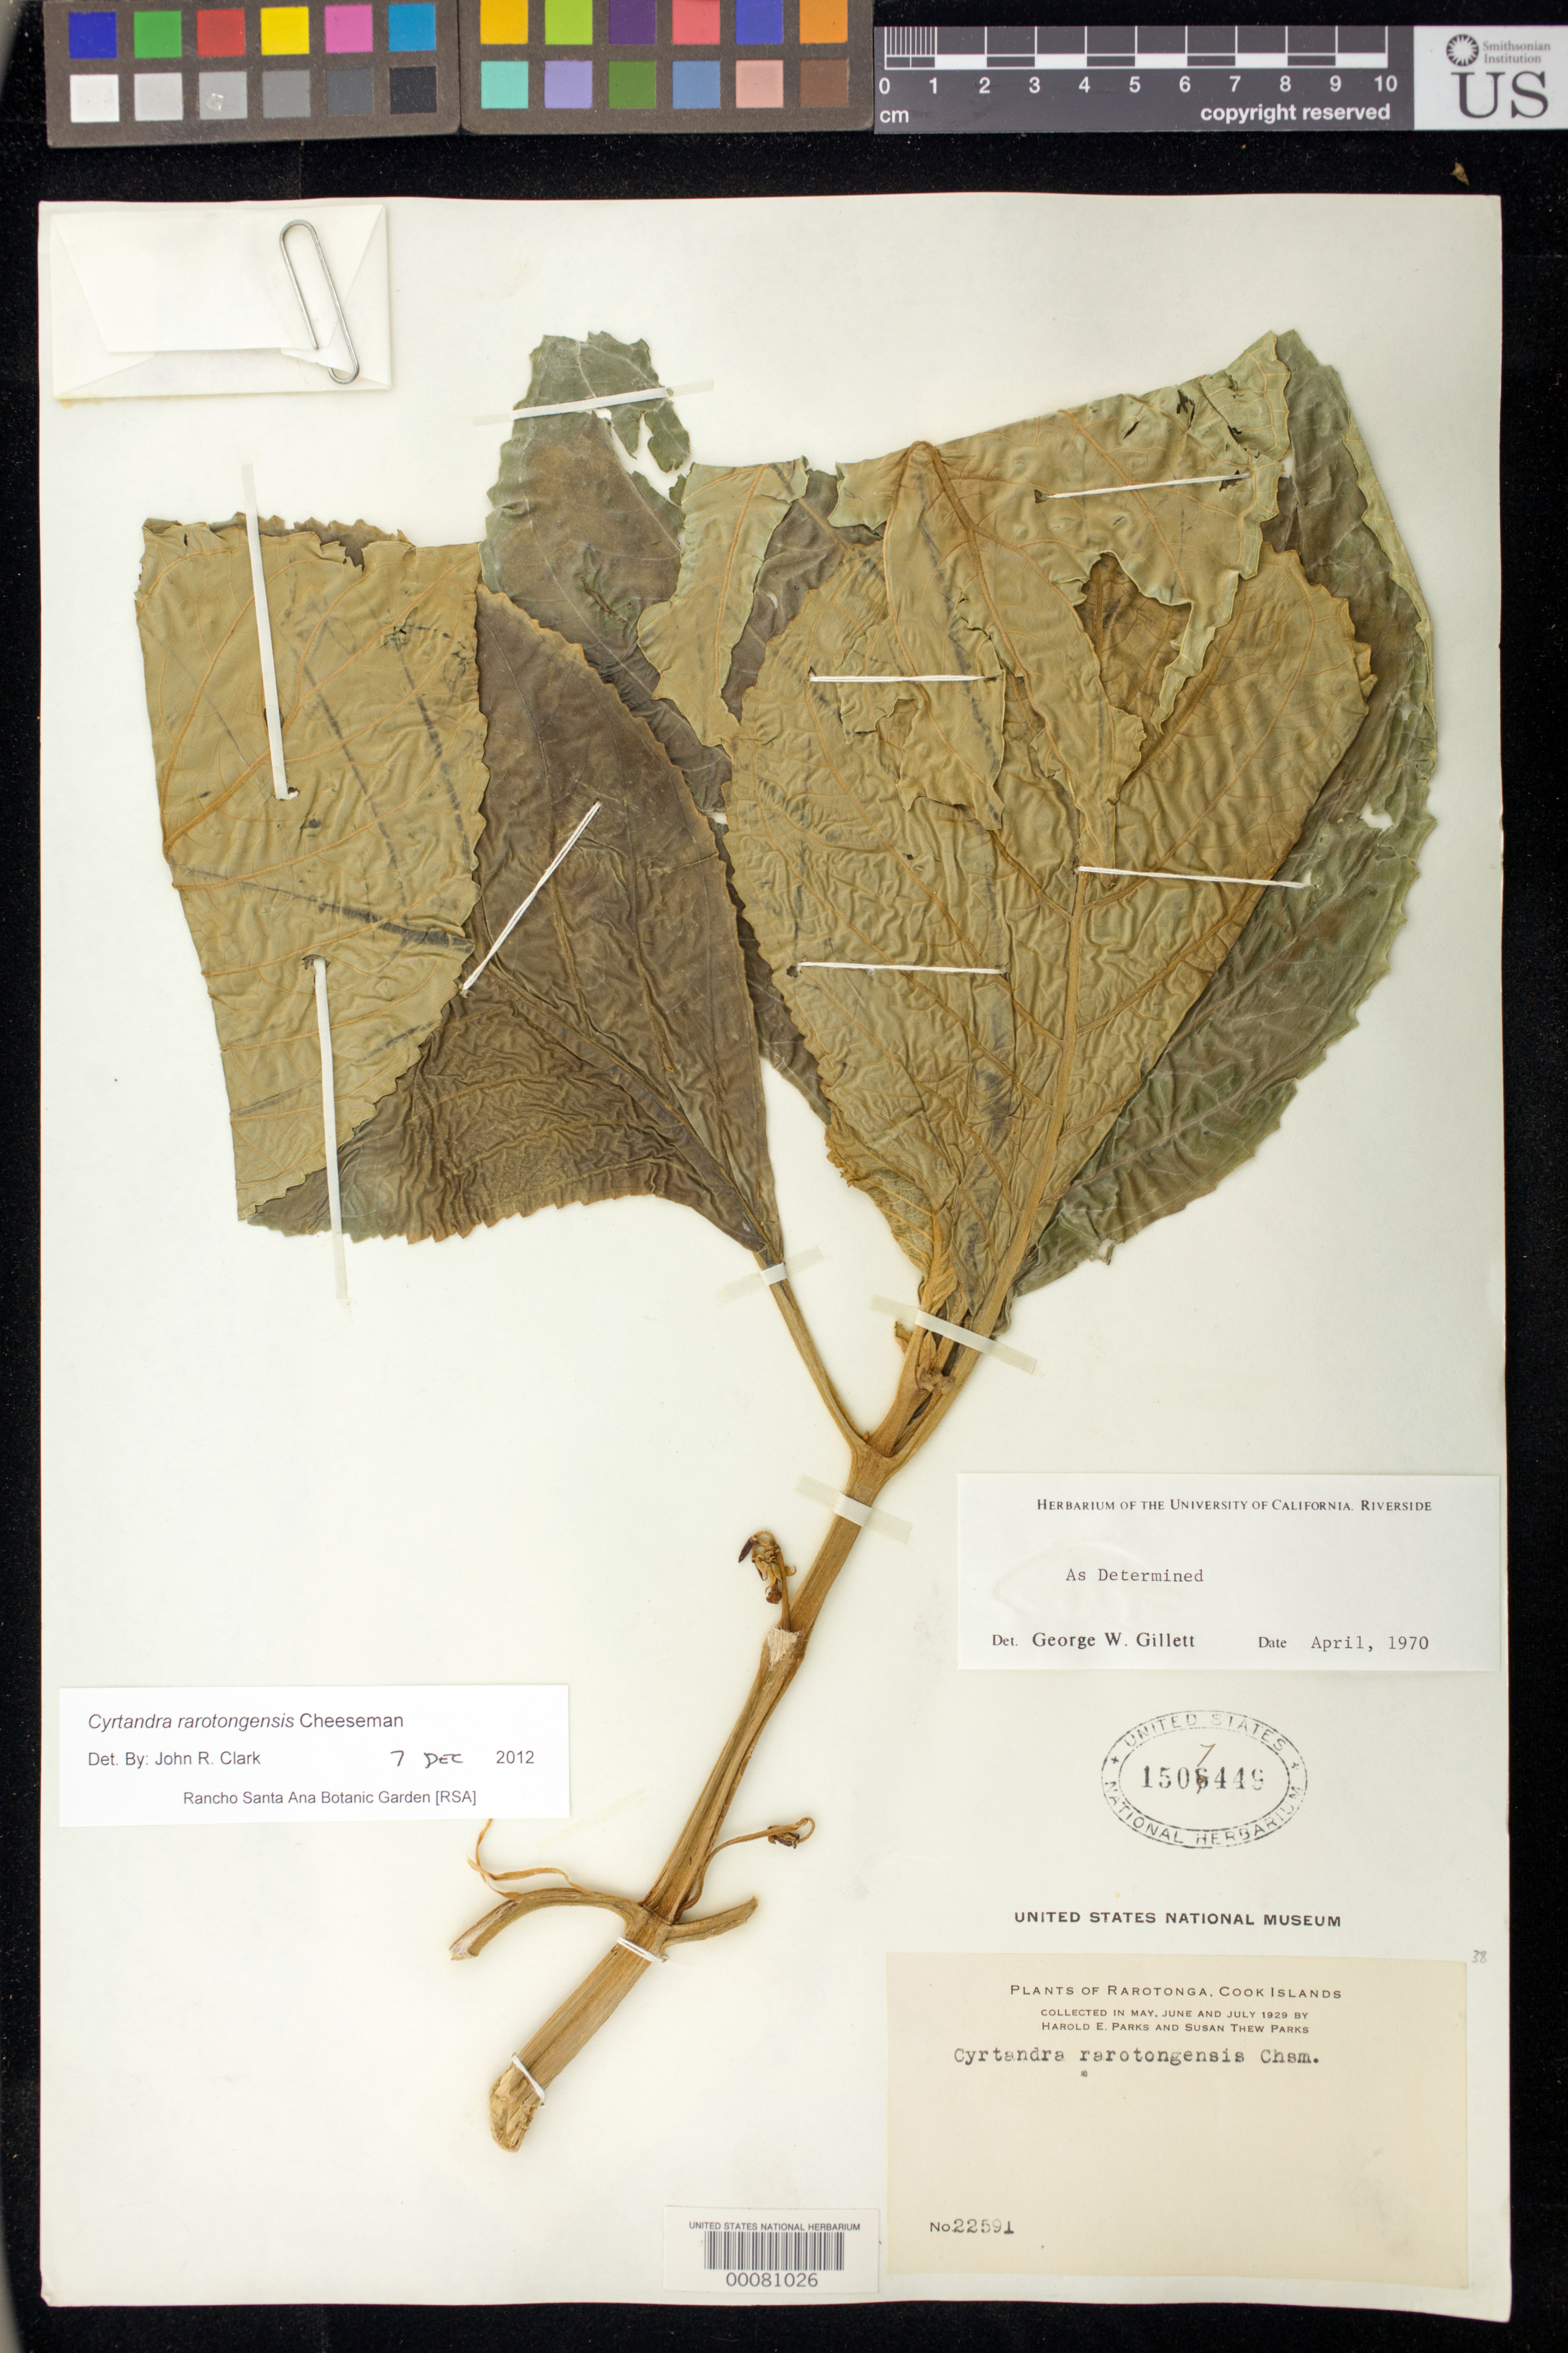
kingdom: Plantae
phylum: Tracheophyta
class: Magnoliopsida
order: Lamiales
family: Gesneriaceae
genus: Cyrtandra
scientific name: Cyrtandra rarotongensis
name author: Cheeseman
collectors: H. E. Parks & S. Parks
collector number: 22591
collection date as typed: May-Jul 1929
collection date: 1929-05/1929-07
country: Cook Islands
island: Rarotonga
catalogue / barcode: US 1507449